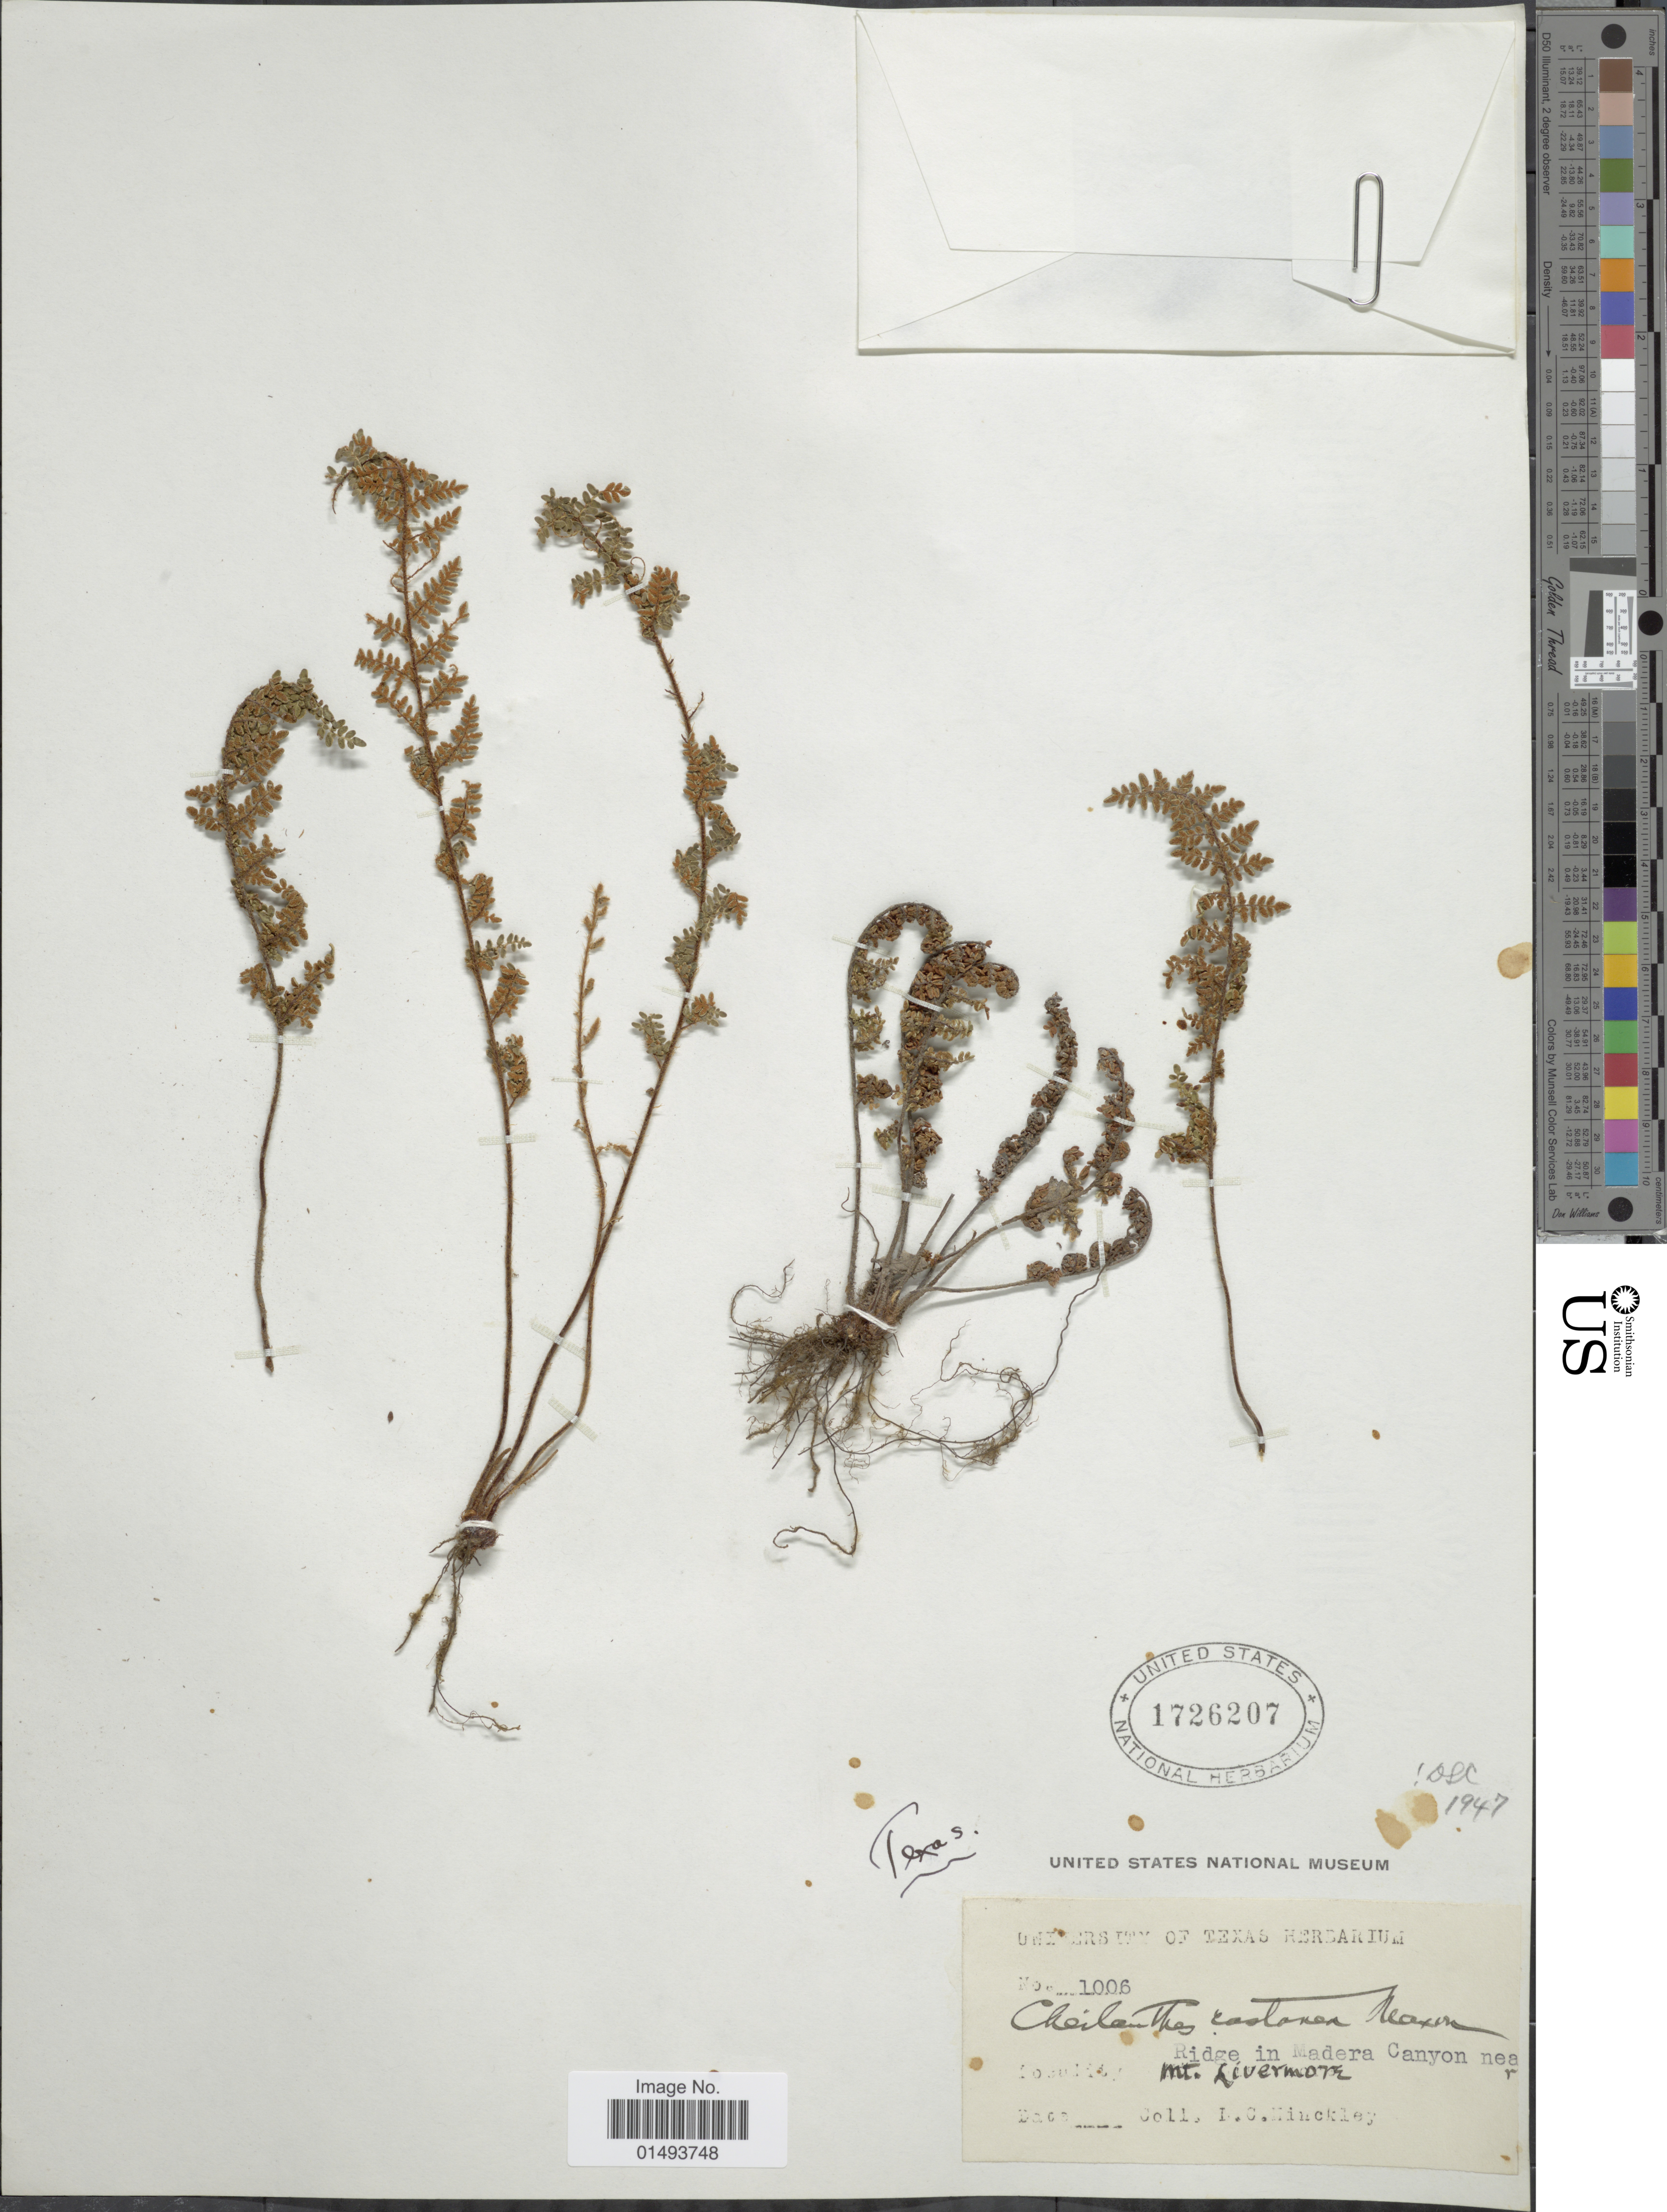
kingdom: Plantae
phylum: Tracheophyta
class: Polypodiopsida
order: Polypodiales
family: Pteridaceae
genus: Myriopteris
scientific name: Myriopteris rufa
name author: Fée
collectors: L. Hinckley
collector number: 1006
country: United States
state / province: Texas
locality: Ridge in Madera Canyon near Mt. Livermore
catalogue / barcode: US 1726207